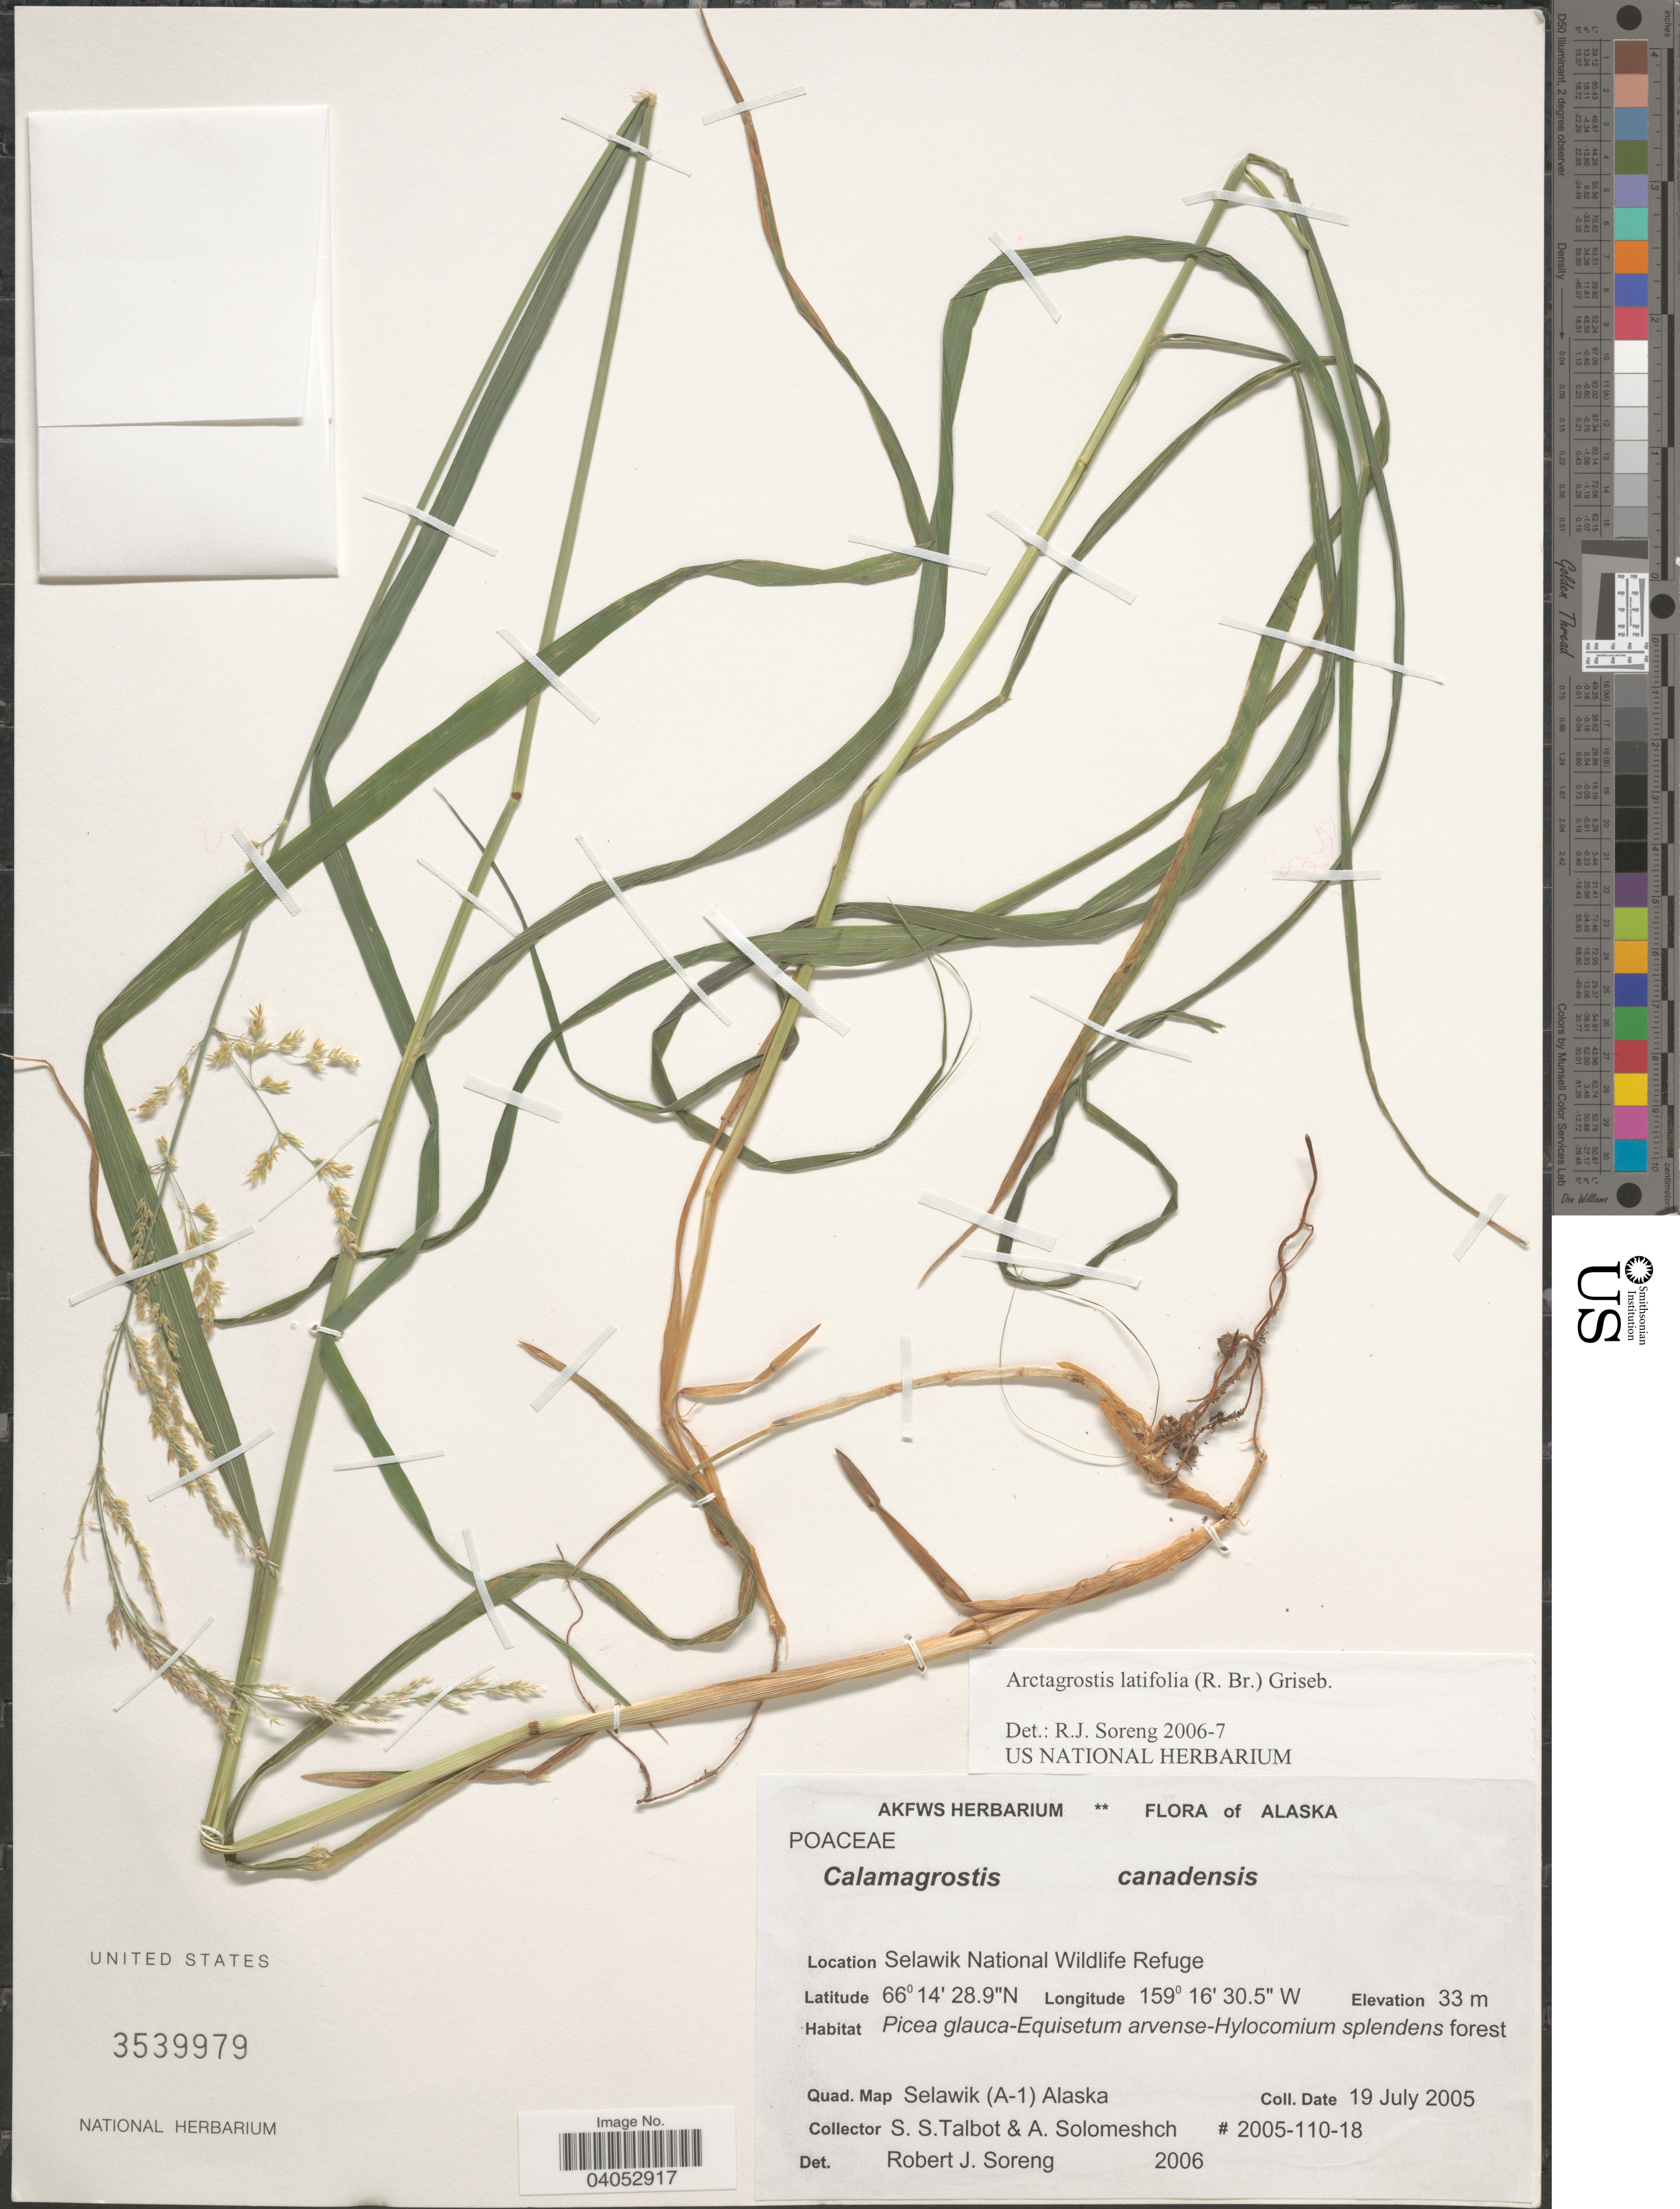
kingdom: Plantae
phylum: Tracheophyta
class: Liliopsida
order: Poales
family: Poaceae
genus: Arctagrostis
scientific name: Arctagrostis latifolia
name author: (R. Br.) Griseb.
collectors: S. S. Talbot & A. Solomeshch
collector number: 2005-110-18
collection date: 2005-07-19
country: United States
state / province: Alaska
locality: Selawik National Wildlife Refuge. Quad. Map Selawik (A-1).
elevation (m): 33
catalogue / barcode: US 3539979